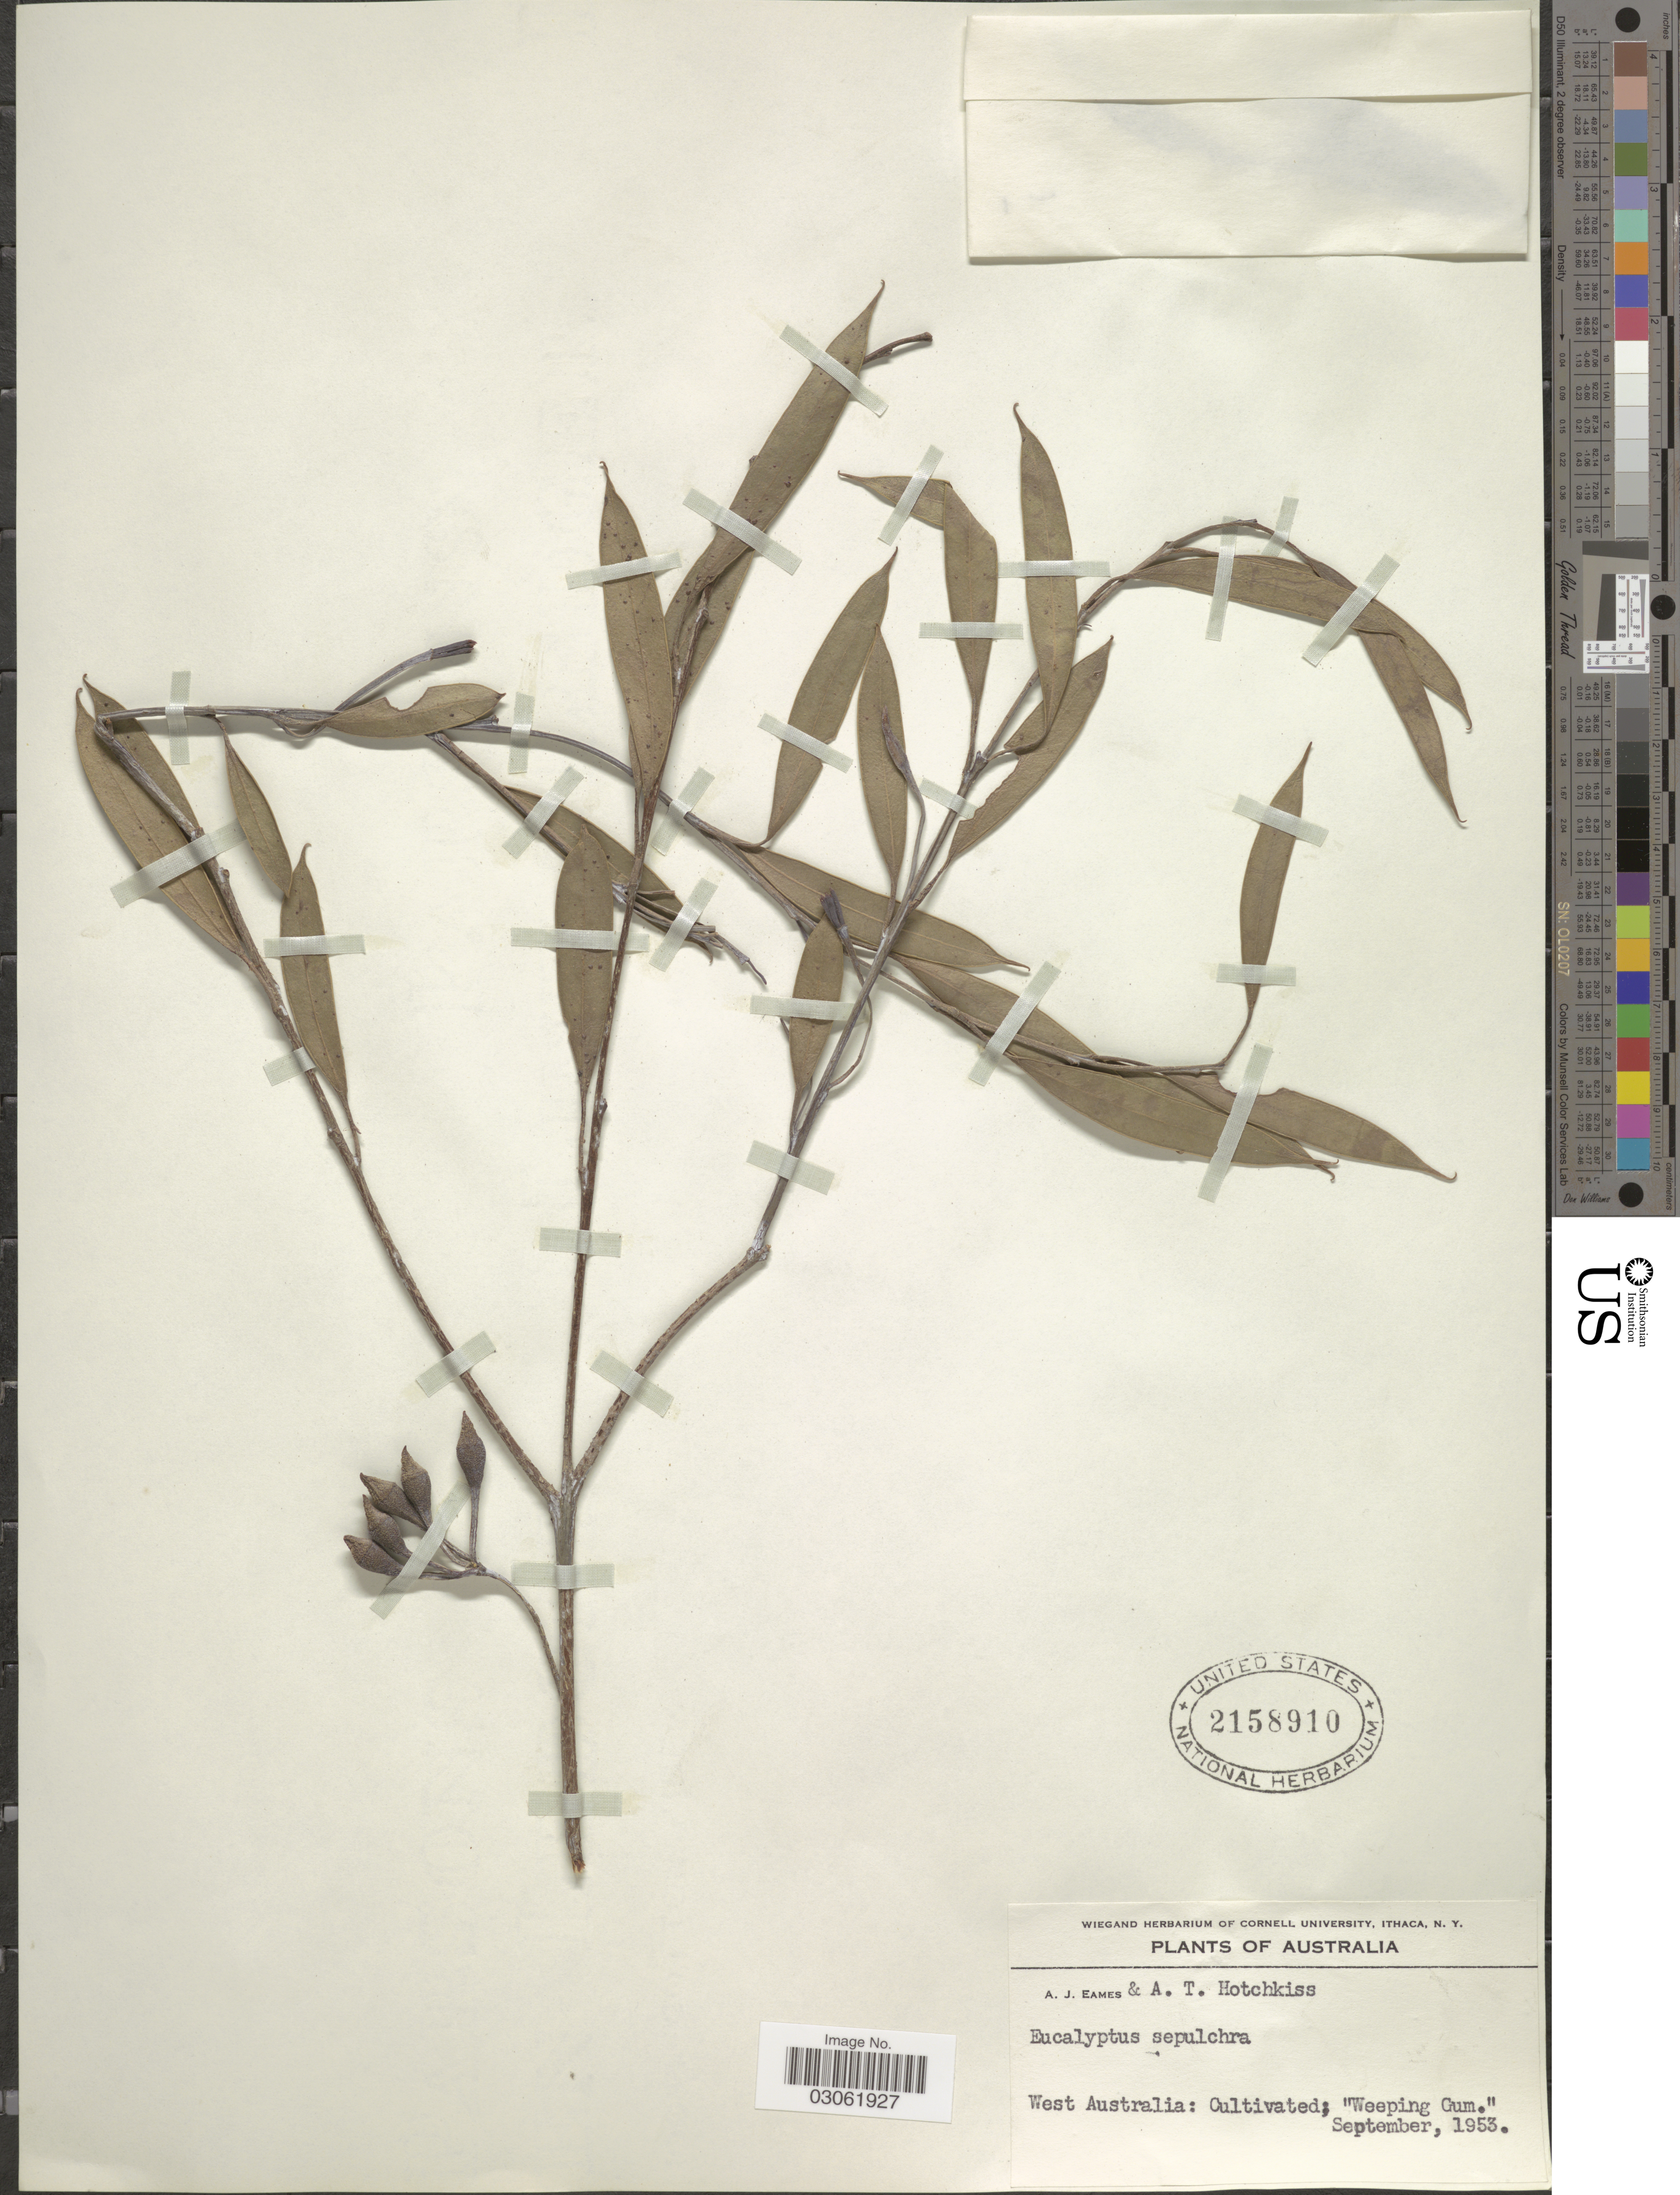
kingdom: Plantae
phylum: Tracheophyta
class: Magnoliopsida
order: Myrtales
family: Myrtaceae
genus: Eucalyptus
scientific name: Eucalyptus sepulcralis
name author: F. Muell.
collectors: A. J. Eames & A. Hotchkiss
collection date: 1953-09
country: Australia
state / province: Western Australia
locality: Weeping Gum.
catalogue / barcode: US 2158910